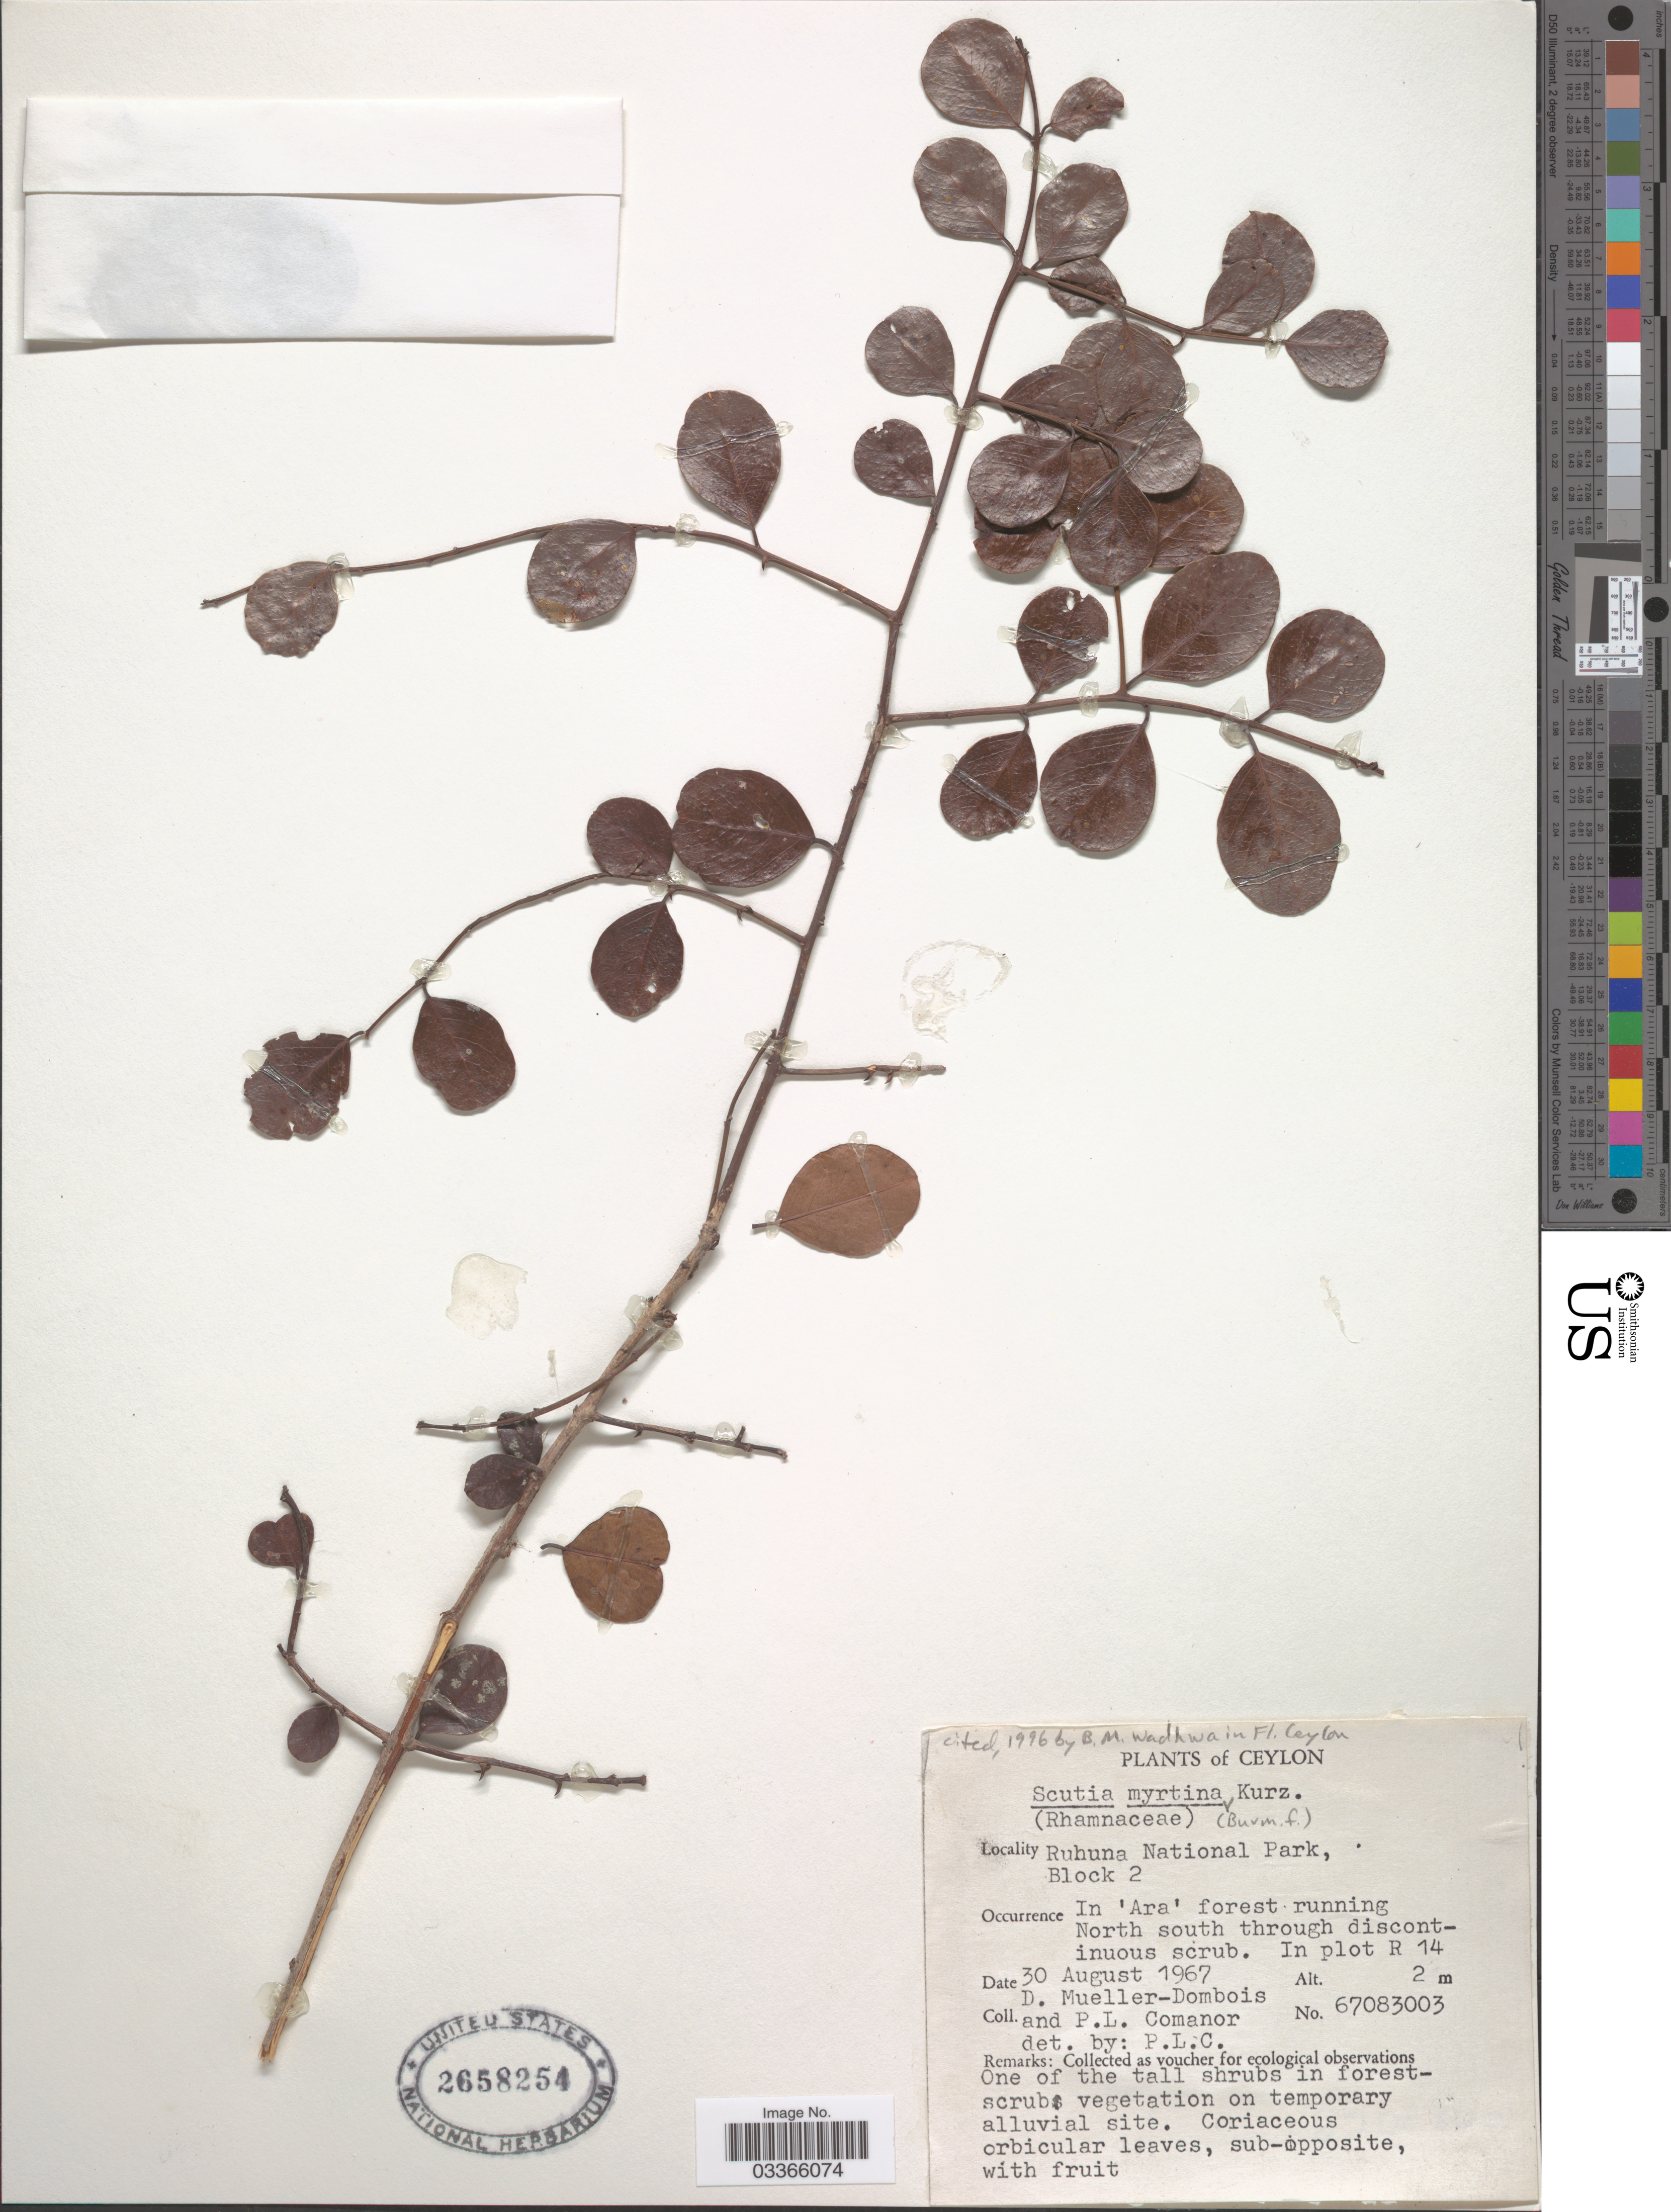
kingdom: Plantae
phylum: Tracheophyta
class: Magnoliopsida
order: Rosales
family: Rhamnaceae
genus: Scutia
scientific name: Scutia myrtina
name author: (Burm. f.) Kurz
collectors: D. Mueller-Dombois & P. Comanor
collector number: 67083003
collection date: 1967-08-30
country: Sri Lanka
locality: Ceylon, Ruhuna National Park, Block 2. In plot R14.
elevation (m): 2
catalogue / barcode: US 2658254